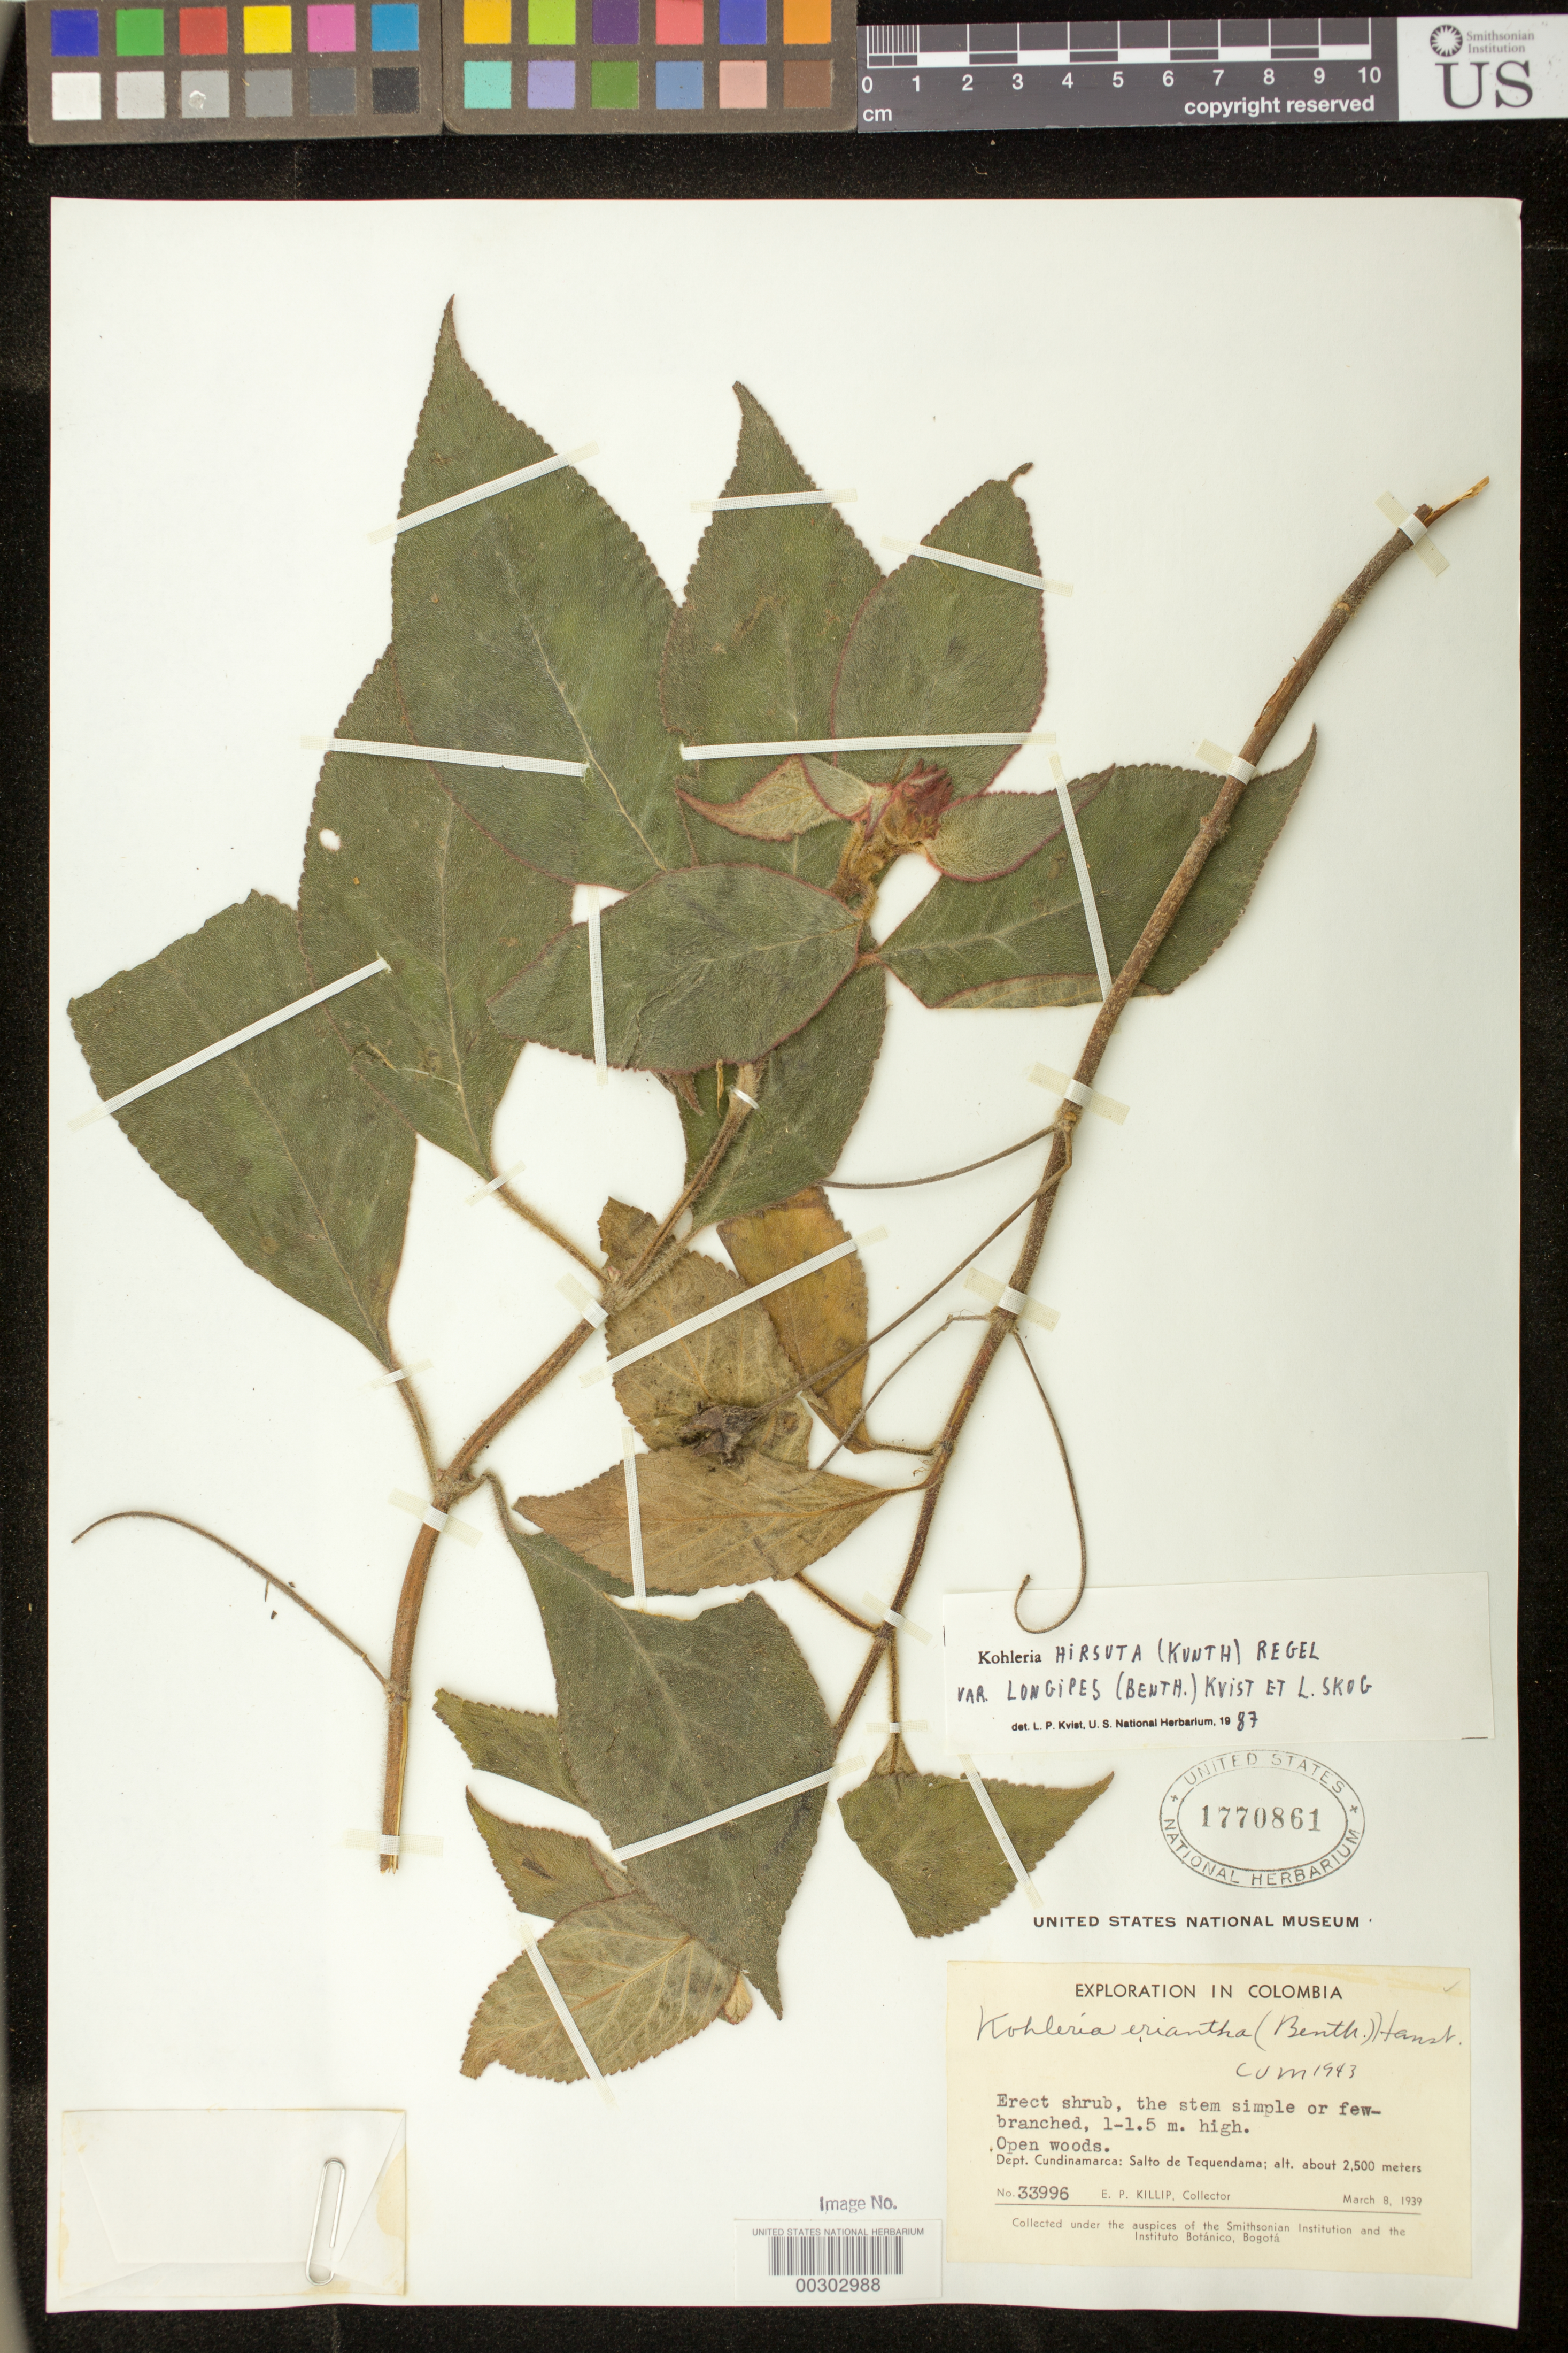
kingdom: Plantae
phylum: Tracheophyta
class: Magnoliopsida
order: Lamiales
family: Gesneriaceae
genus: Kohleria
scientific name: Kohleria hirsuta var. longipes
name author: (Benth.) L.P. Kvist & L.E. Skog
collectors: E. P. Killip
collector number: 33996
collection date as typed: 08 Mar 1939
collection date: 1939-03-08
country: Colombia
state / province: Cundinamarca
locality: Salto de Tequendama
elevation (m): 2500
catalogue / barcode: US 1770861